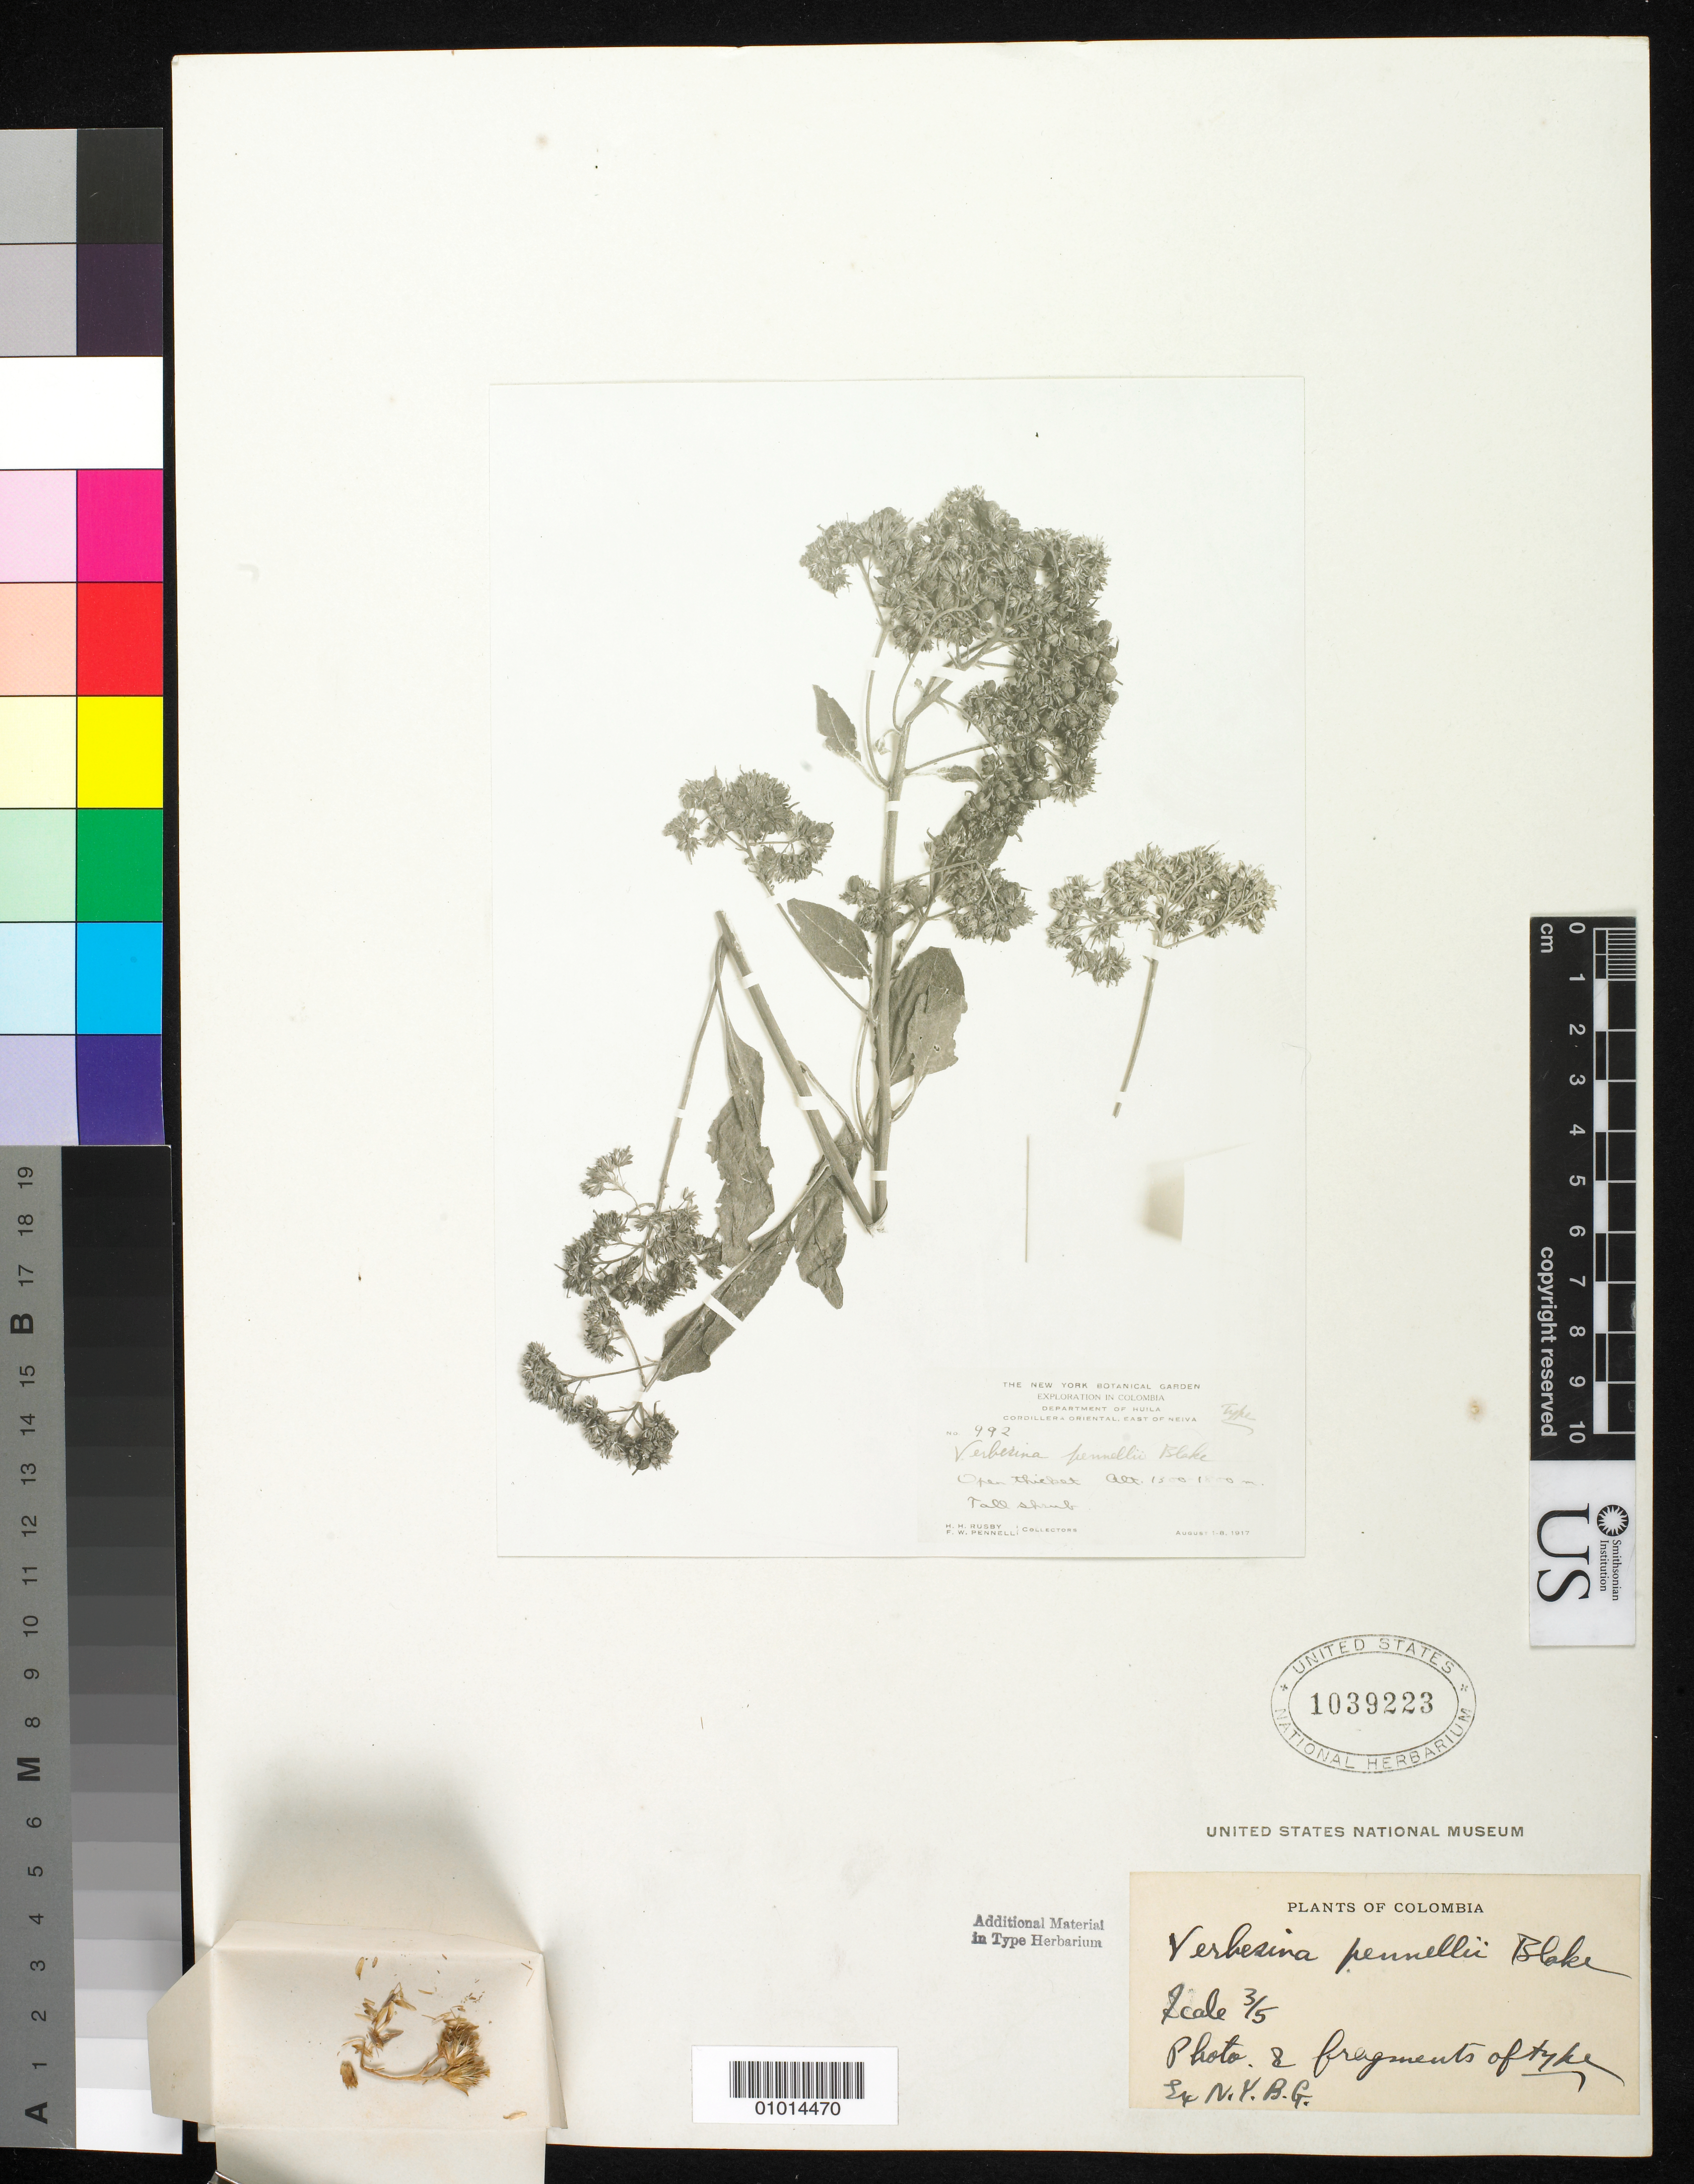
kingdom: Plantae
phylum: Tracheophyta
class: Magnoliopsida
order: Asterales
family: Asteraceae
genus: Verbesina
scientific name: Verbesina pennellii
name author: S.F. Blake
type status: Isotype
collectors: H. H. Rusby & F. W. Pennell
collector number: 992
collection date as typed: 01 Aug 1917 to 08 Aug 1917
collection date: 1917-08-01/1917-08-08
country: Colombia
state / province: Huila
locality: Cordillera Oriental, E of Neiva.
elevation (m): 1300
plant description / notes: Photo and fragments are from NYBG.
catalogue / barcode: US 1039223